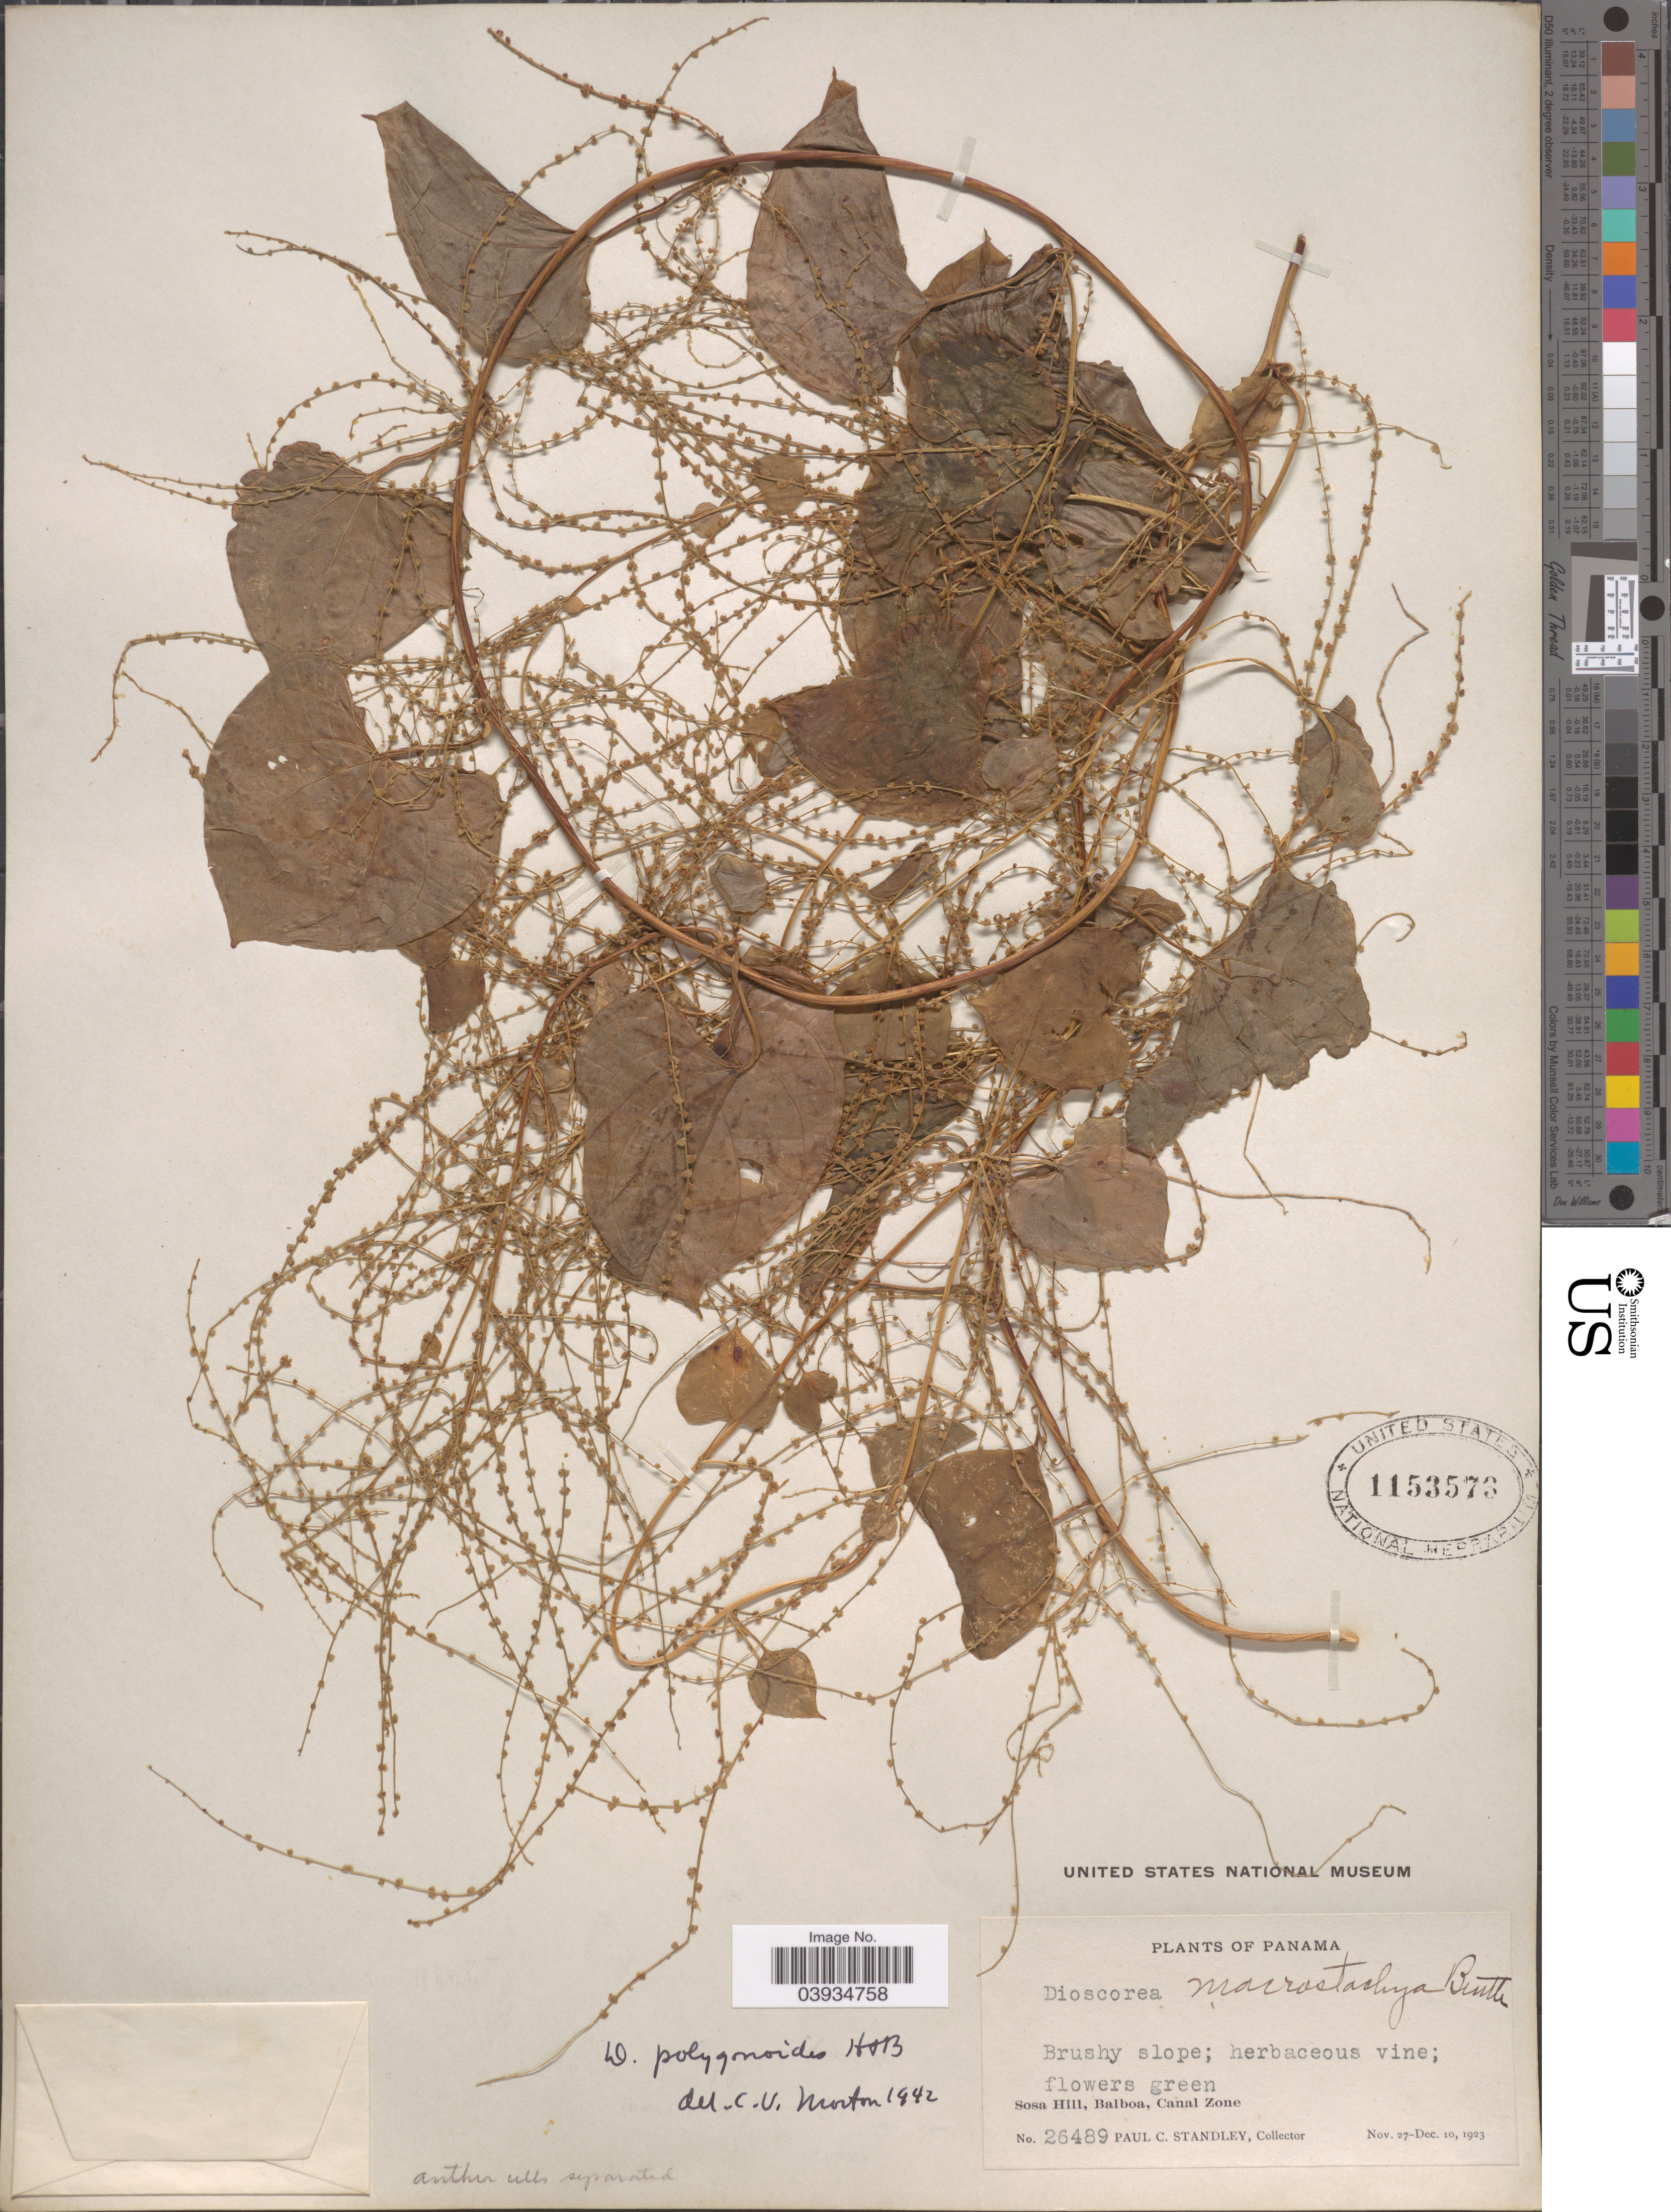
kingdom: Plantae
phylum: Tracheophyta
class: Liliopsida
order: Dioscoreales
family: Dioscoreaceae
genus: Dioscorea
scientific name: Dioscorea polygonoides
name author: Humb. & Bonpl. ex Willd.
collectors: P. C. Standley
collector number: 26489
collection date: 1923-11-27/1923-12-10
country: Panama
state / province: Colón / Panamá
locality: Sosa Hill, Balboa, Canal Zone.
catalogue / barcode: US 1153573